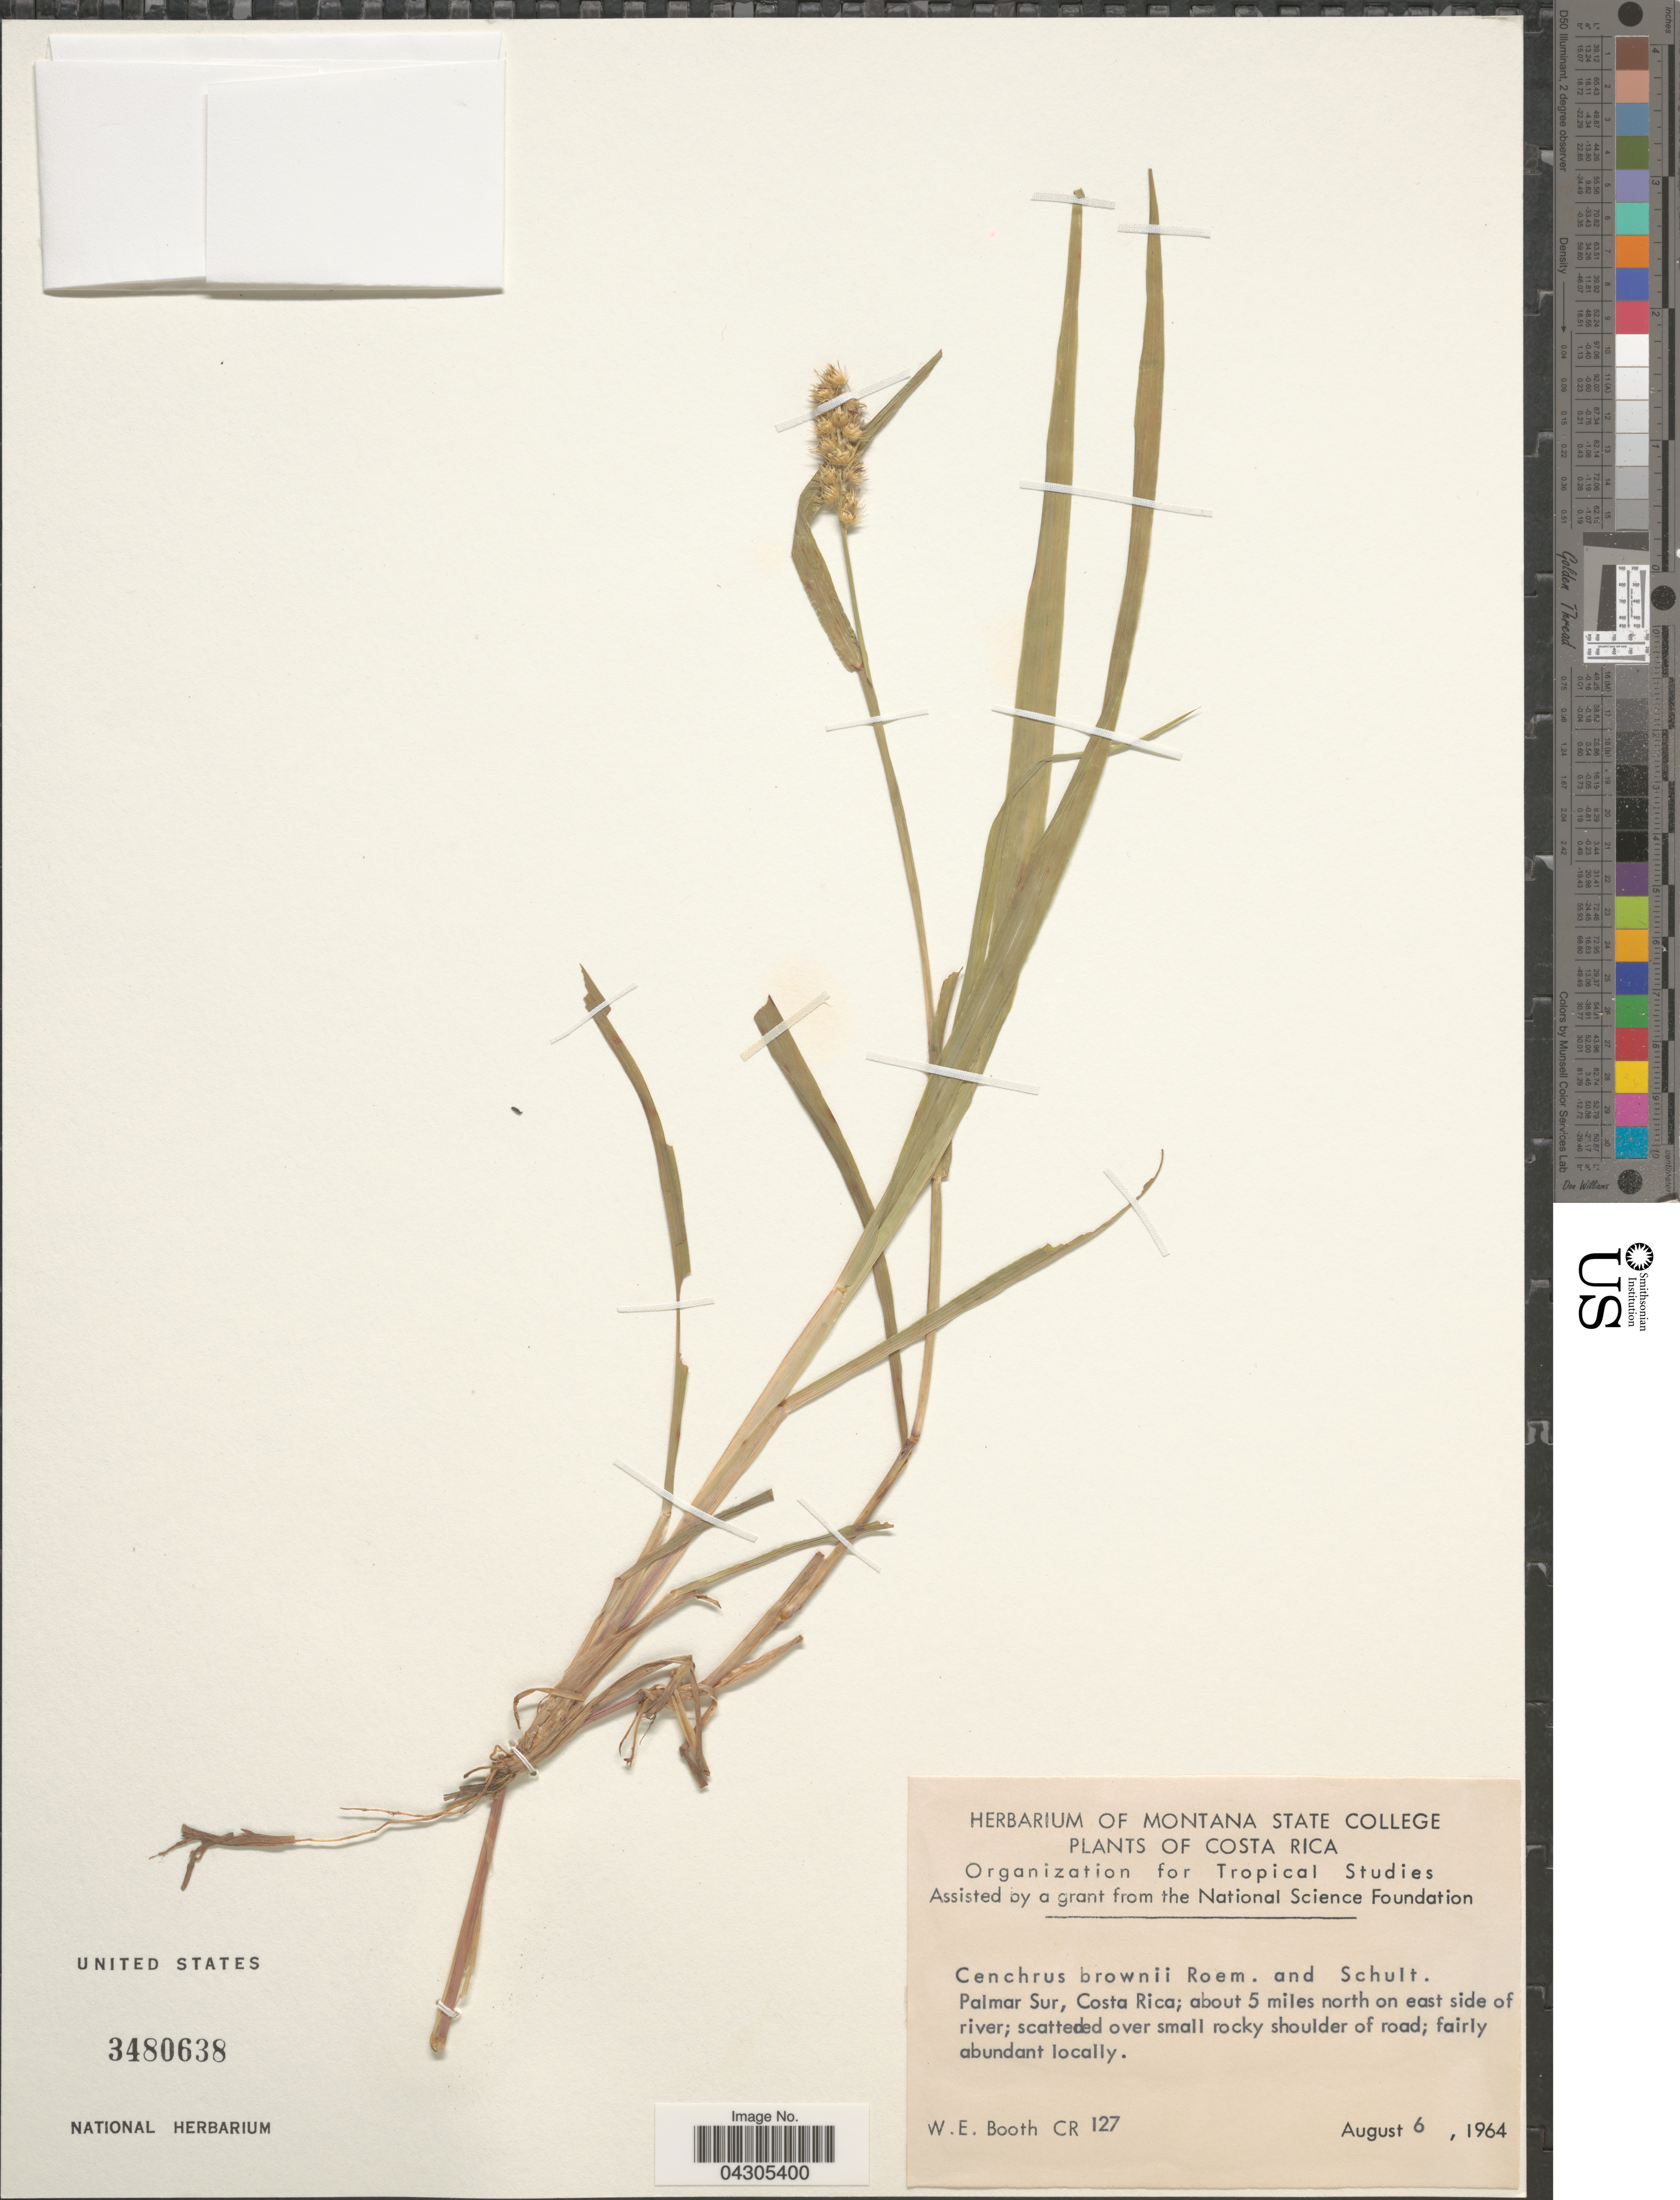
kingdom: Plantae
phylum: Tracheophyta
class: Liliopsida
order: Poales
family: Poaceae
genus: Cenchrus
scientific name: Cenchrus brownii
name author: Roem. & Schult.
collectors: W. Booth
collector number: CR127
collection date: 1964-08-06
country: Costa Rica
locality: Palmar Sur, Costa Rica; about 5 miles north on east side of river.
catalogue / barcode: US 3480638